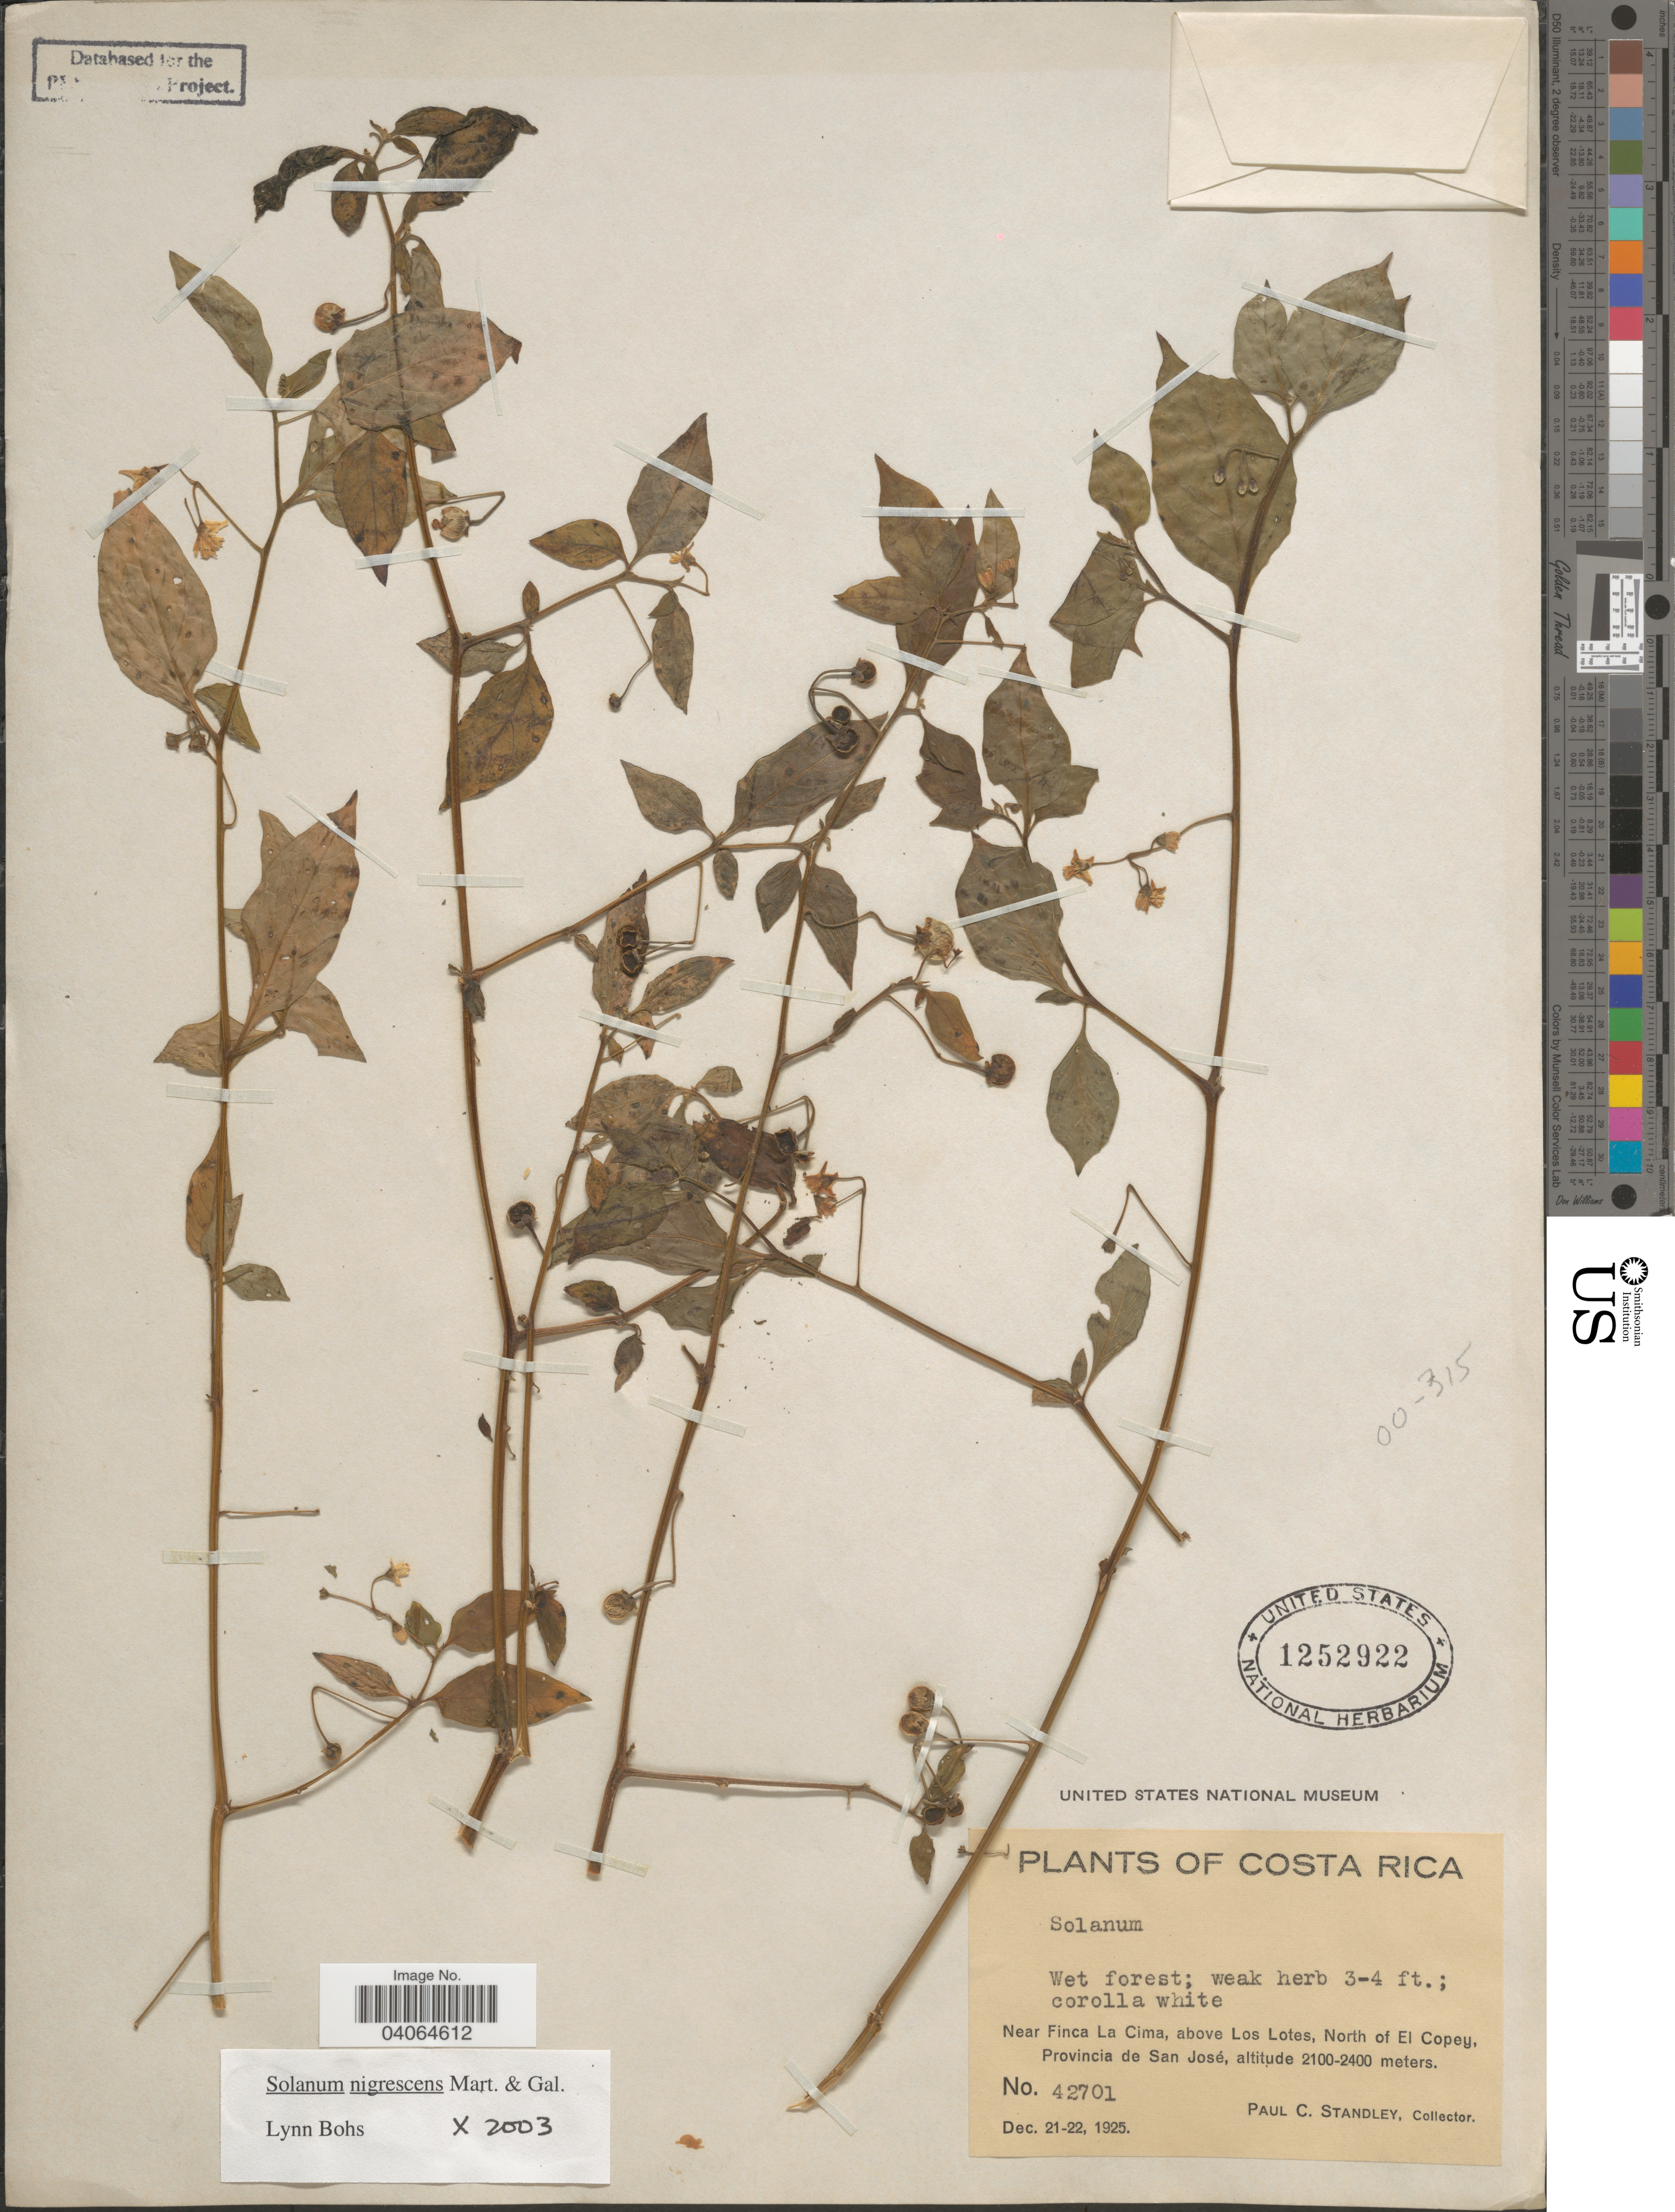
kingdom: Plantae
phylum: Tracheophyta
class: Magnoliopsida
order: Solanales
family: Solanaceae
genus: Solanum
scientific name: Solanum nigrescens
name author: M. Martens & Galeotti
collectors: P. C. Standley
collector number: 42701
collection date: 1925-12-21/1925-12-22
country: Costa Rica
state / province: San José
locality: Near Finca La Cima, above Los Lotes, North of El Copey.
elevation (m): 2100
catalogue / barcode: US 1252922